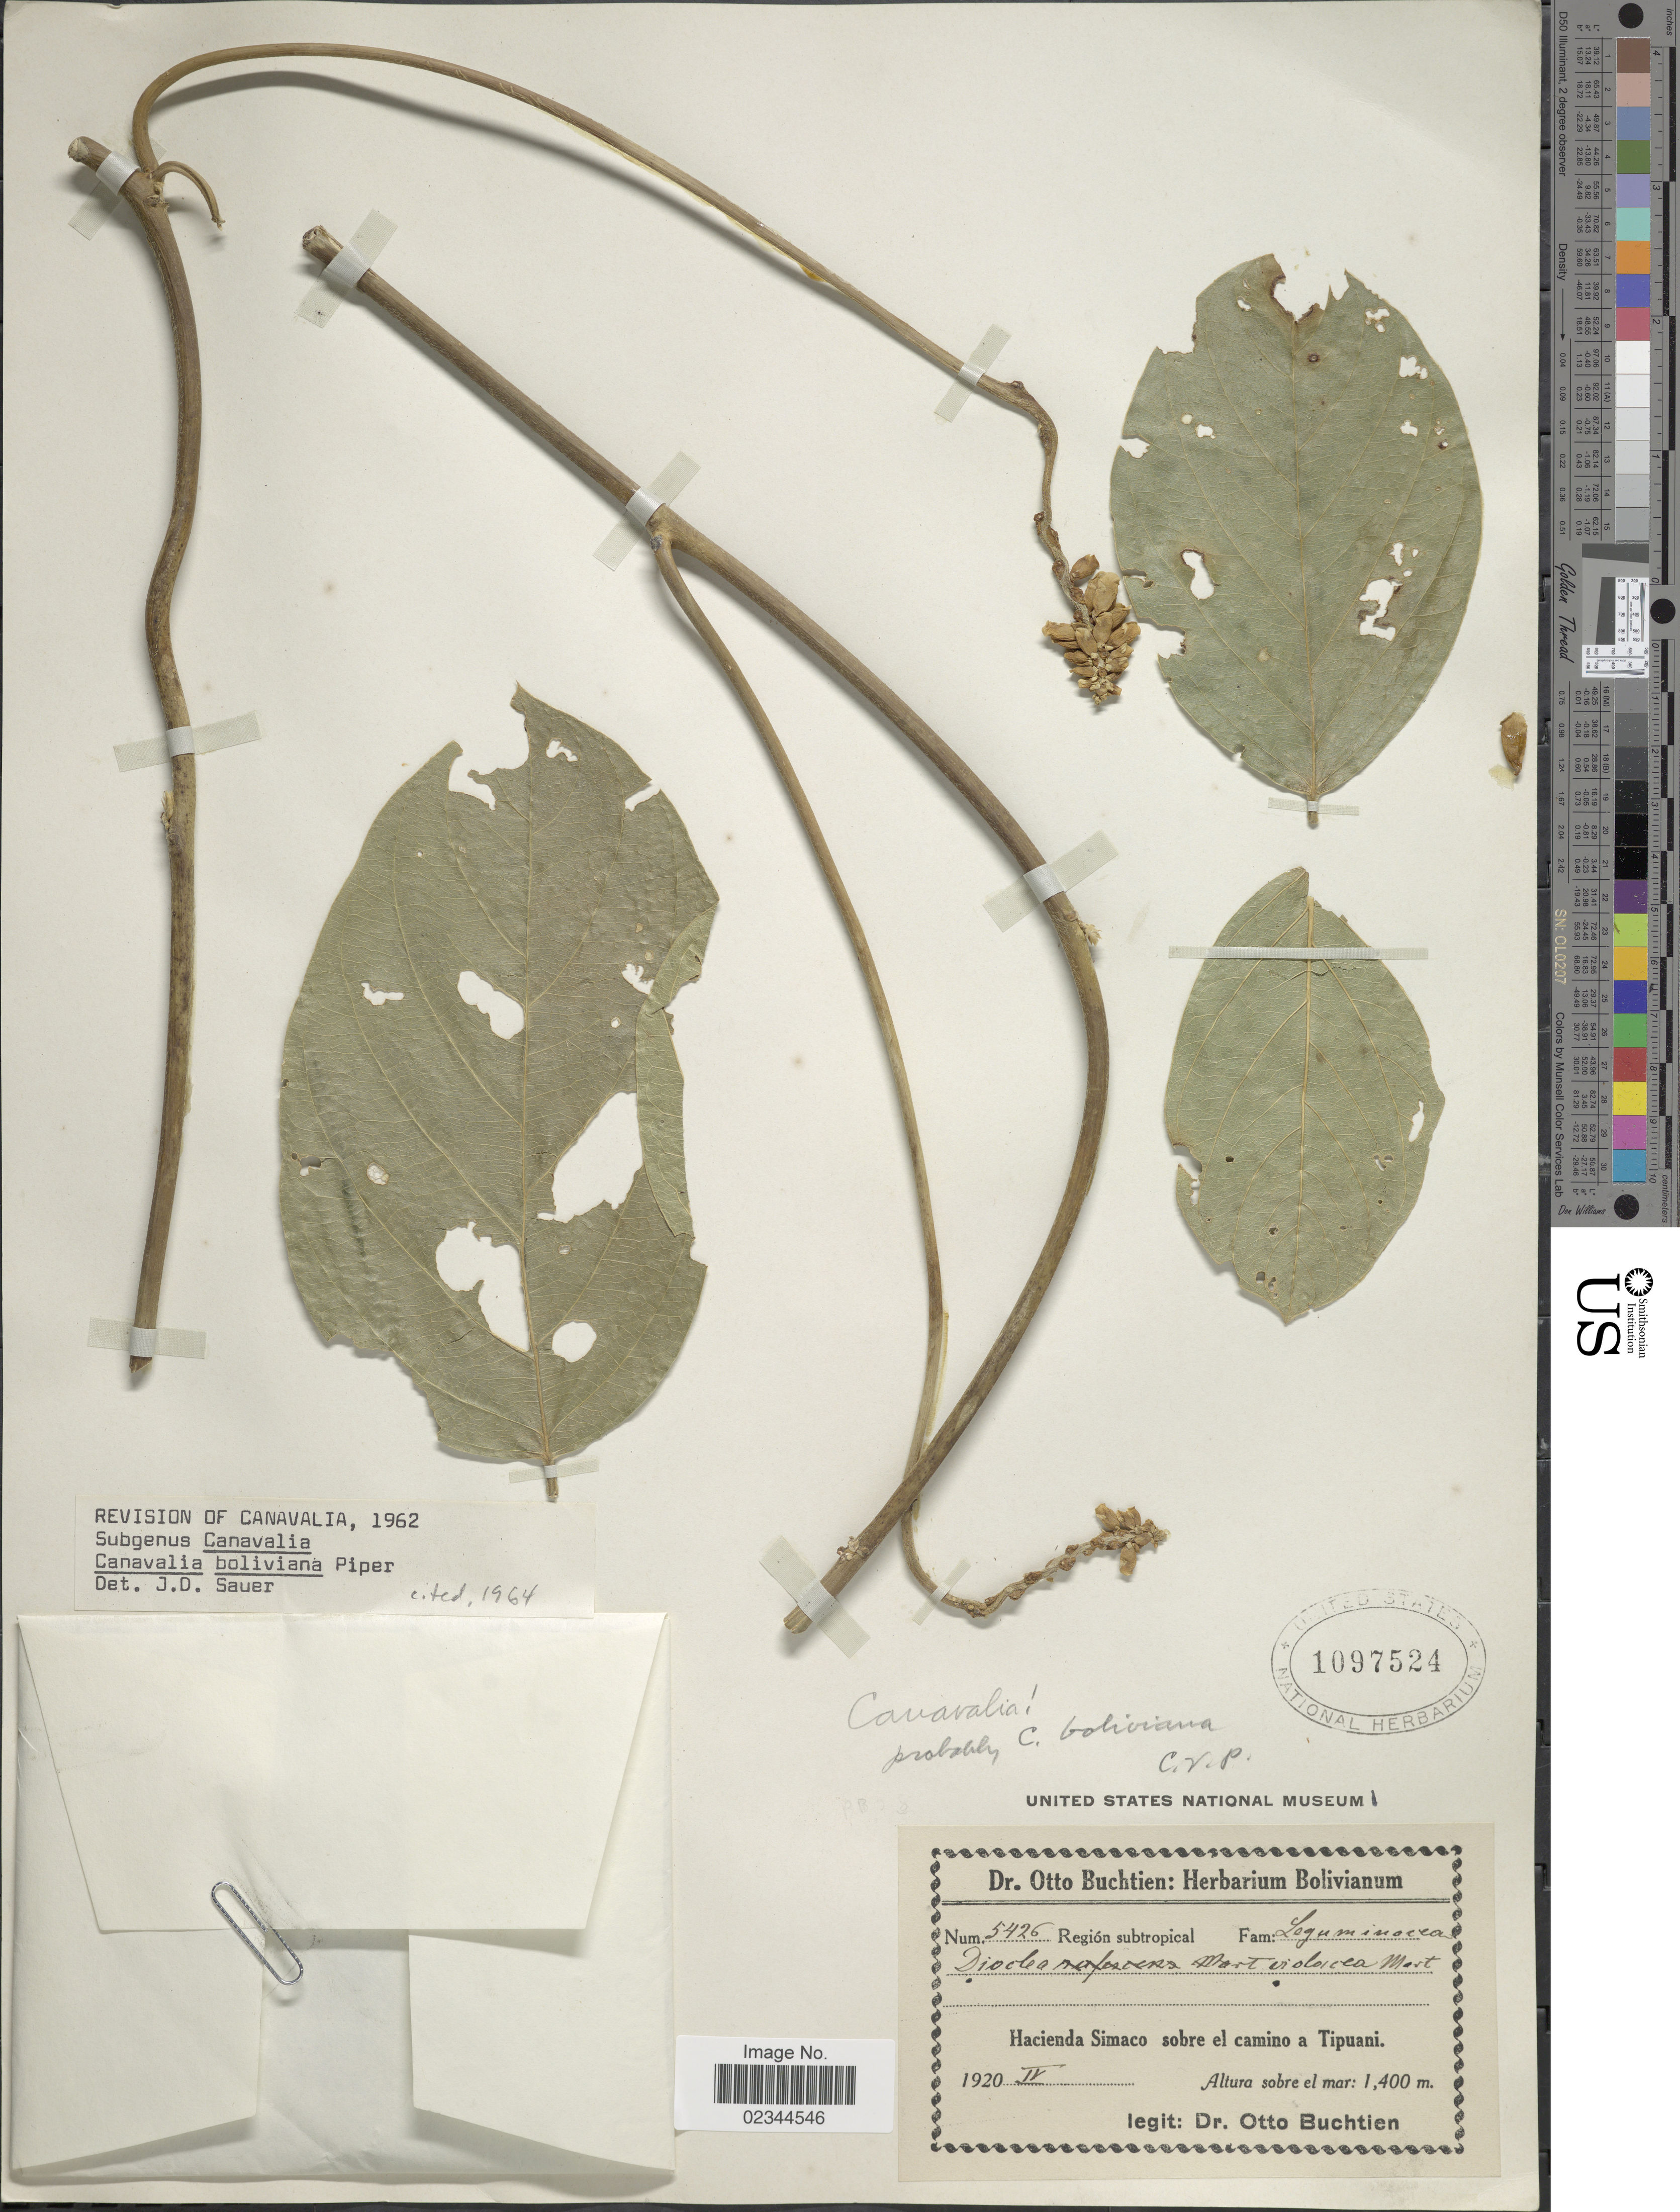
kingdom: Plantae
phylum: Tracheophyta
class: Magnoliopsida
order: Fabales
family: Fabaceae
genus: Canavalia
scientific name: Canavalia boliviana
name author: Piper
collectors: O. Buchtien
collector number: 5426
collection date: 1920-04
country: Bolivia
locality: Hacienda Simaco sobre el camino a Tipuani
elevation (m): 1400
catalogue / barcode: US 1097524